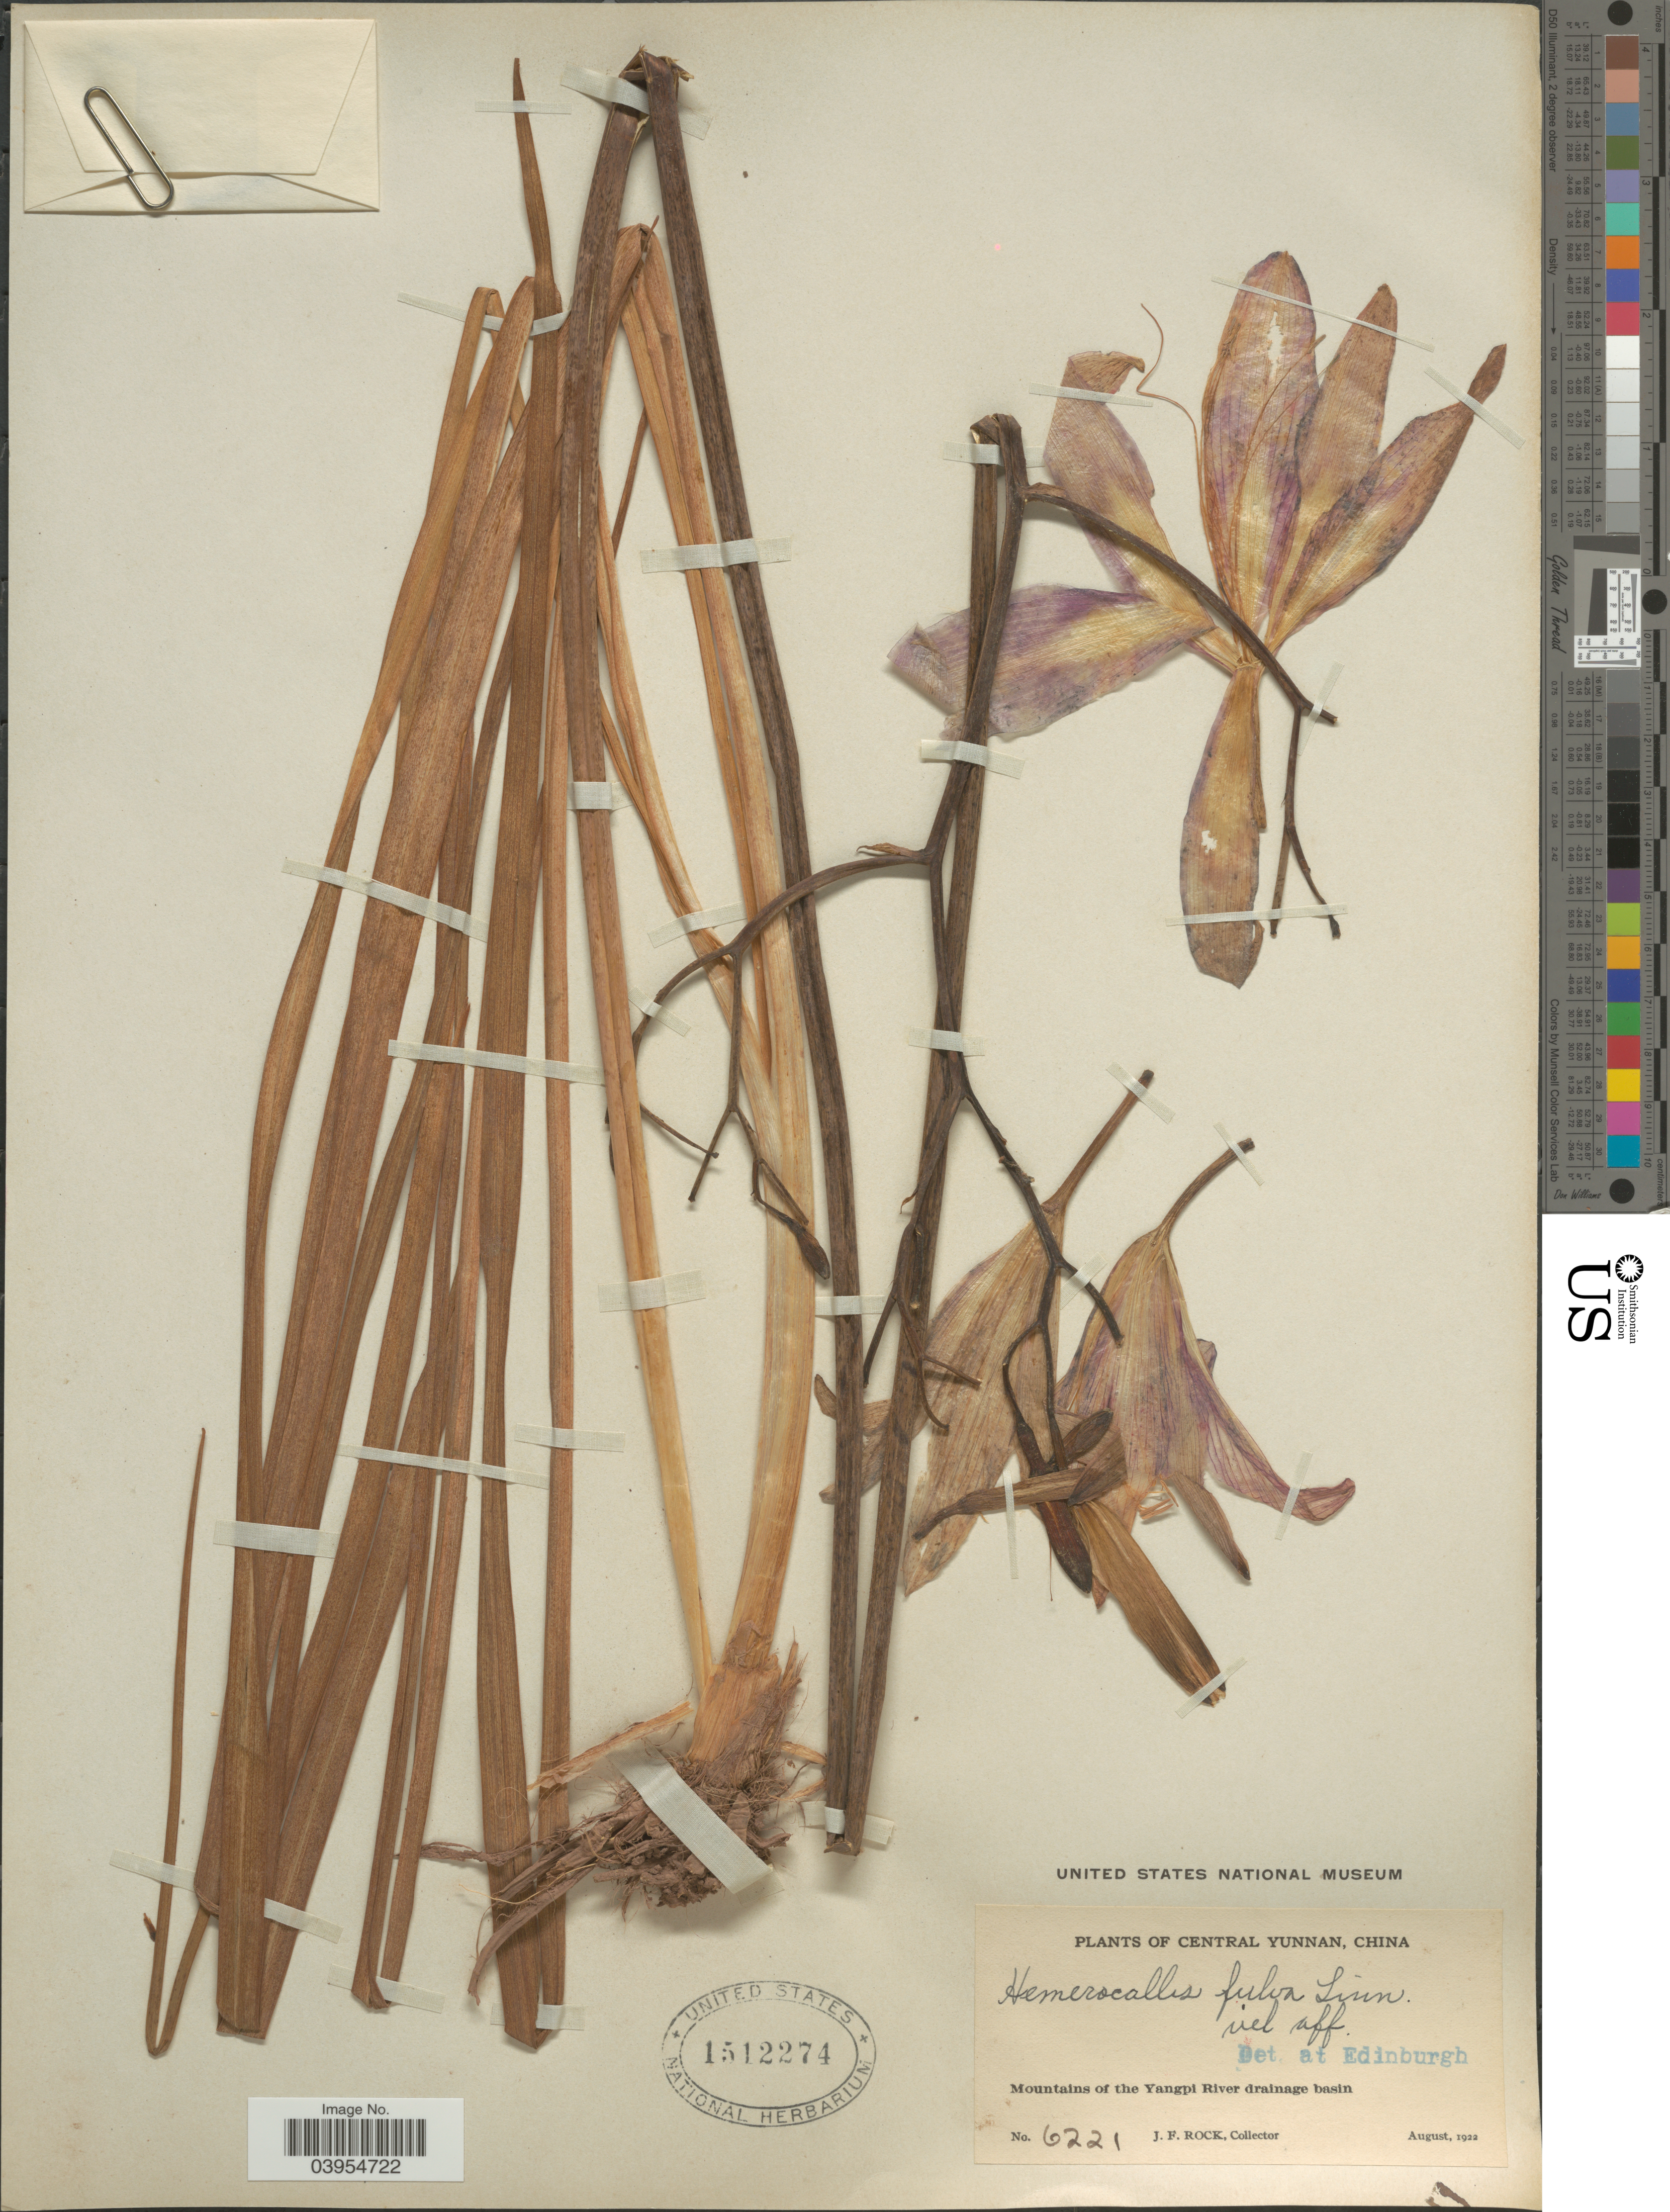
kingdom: Plantae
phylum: Tracheophyta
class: Liliopsida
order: Asparagales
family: Asphodelaceae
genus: Hemerocallis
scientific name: Hemerocallis fulva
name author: L.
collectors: J. Rock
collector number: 6221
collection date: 1922-08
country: China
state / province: Yunnan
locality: Central Yunnan. Mountains of the Yangpi River drainage basin.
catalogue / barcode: US 1512274